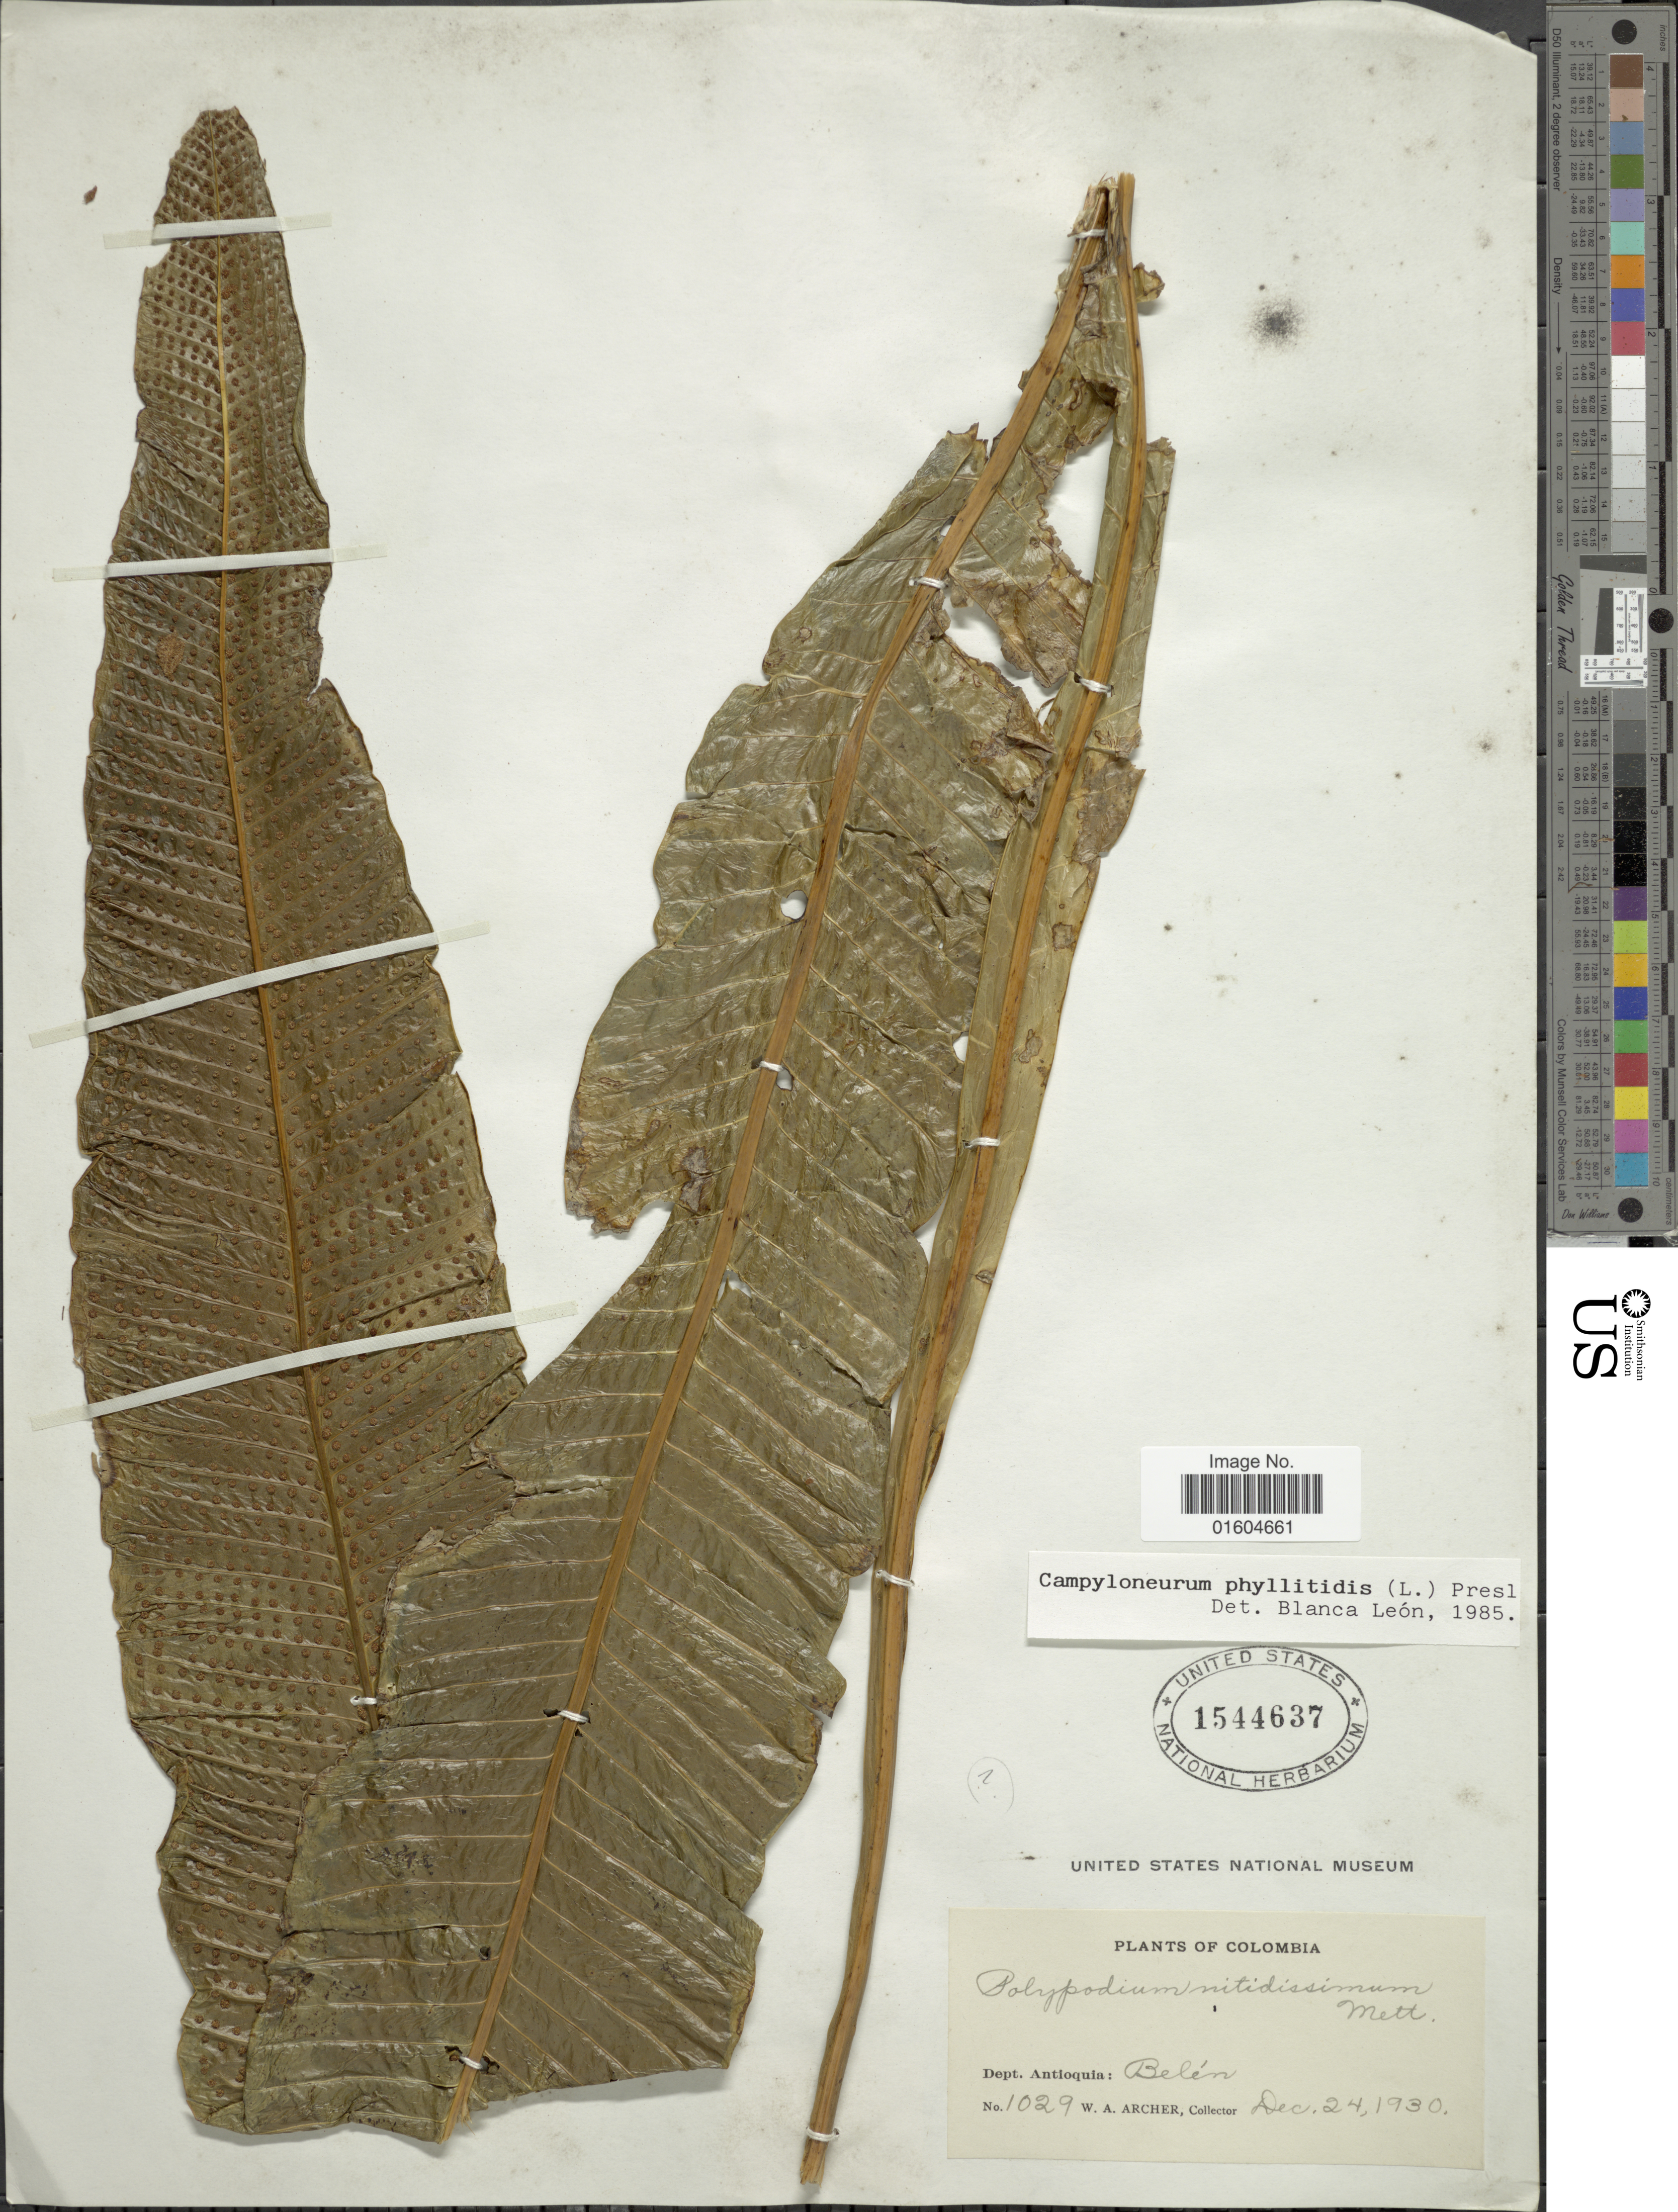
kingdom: Plantae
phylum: Tracheophyta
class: Polypodiopsida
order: Polypodiales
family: Polypodiaceae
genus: Campyloneurum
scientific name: Campyloneurum phyllitidis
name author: (L.) C. Presl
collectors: W. A. Archer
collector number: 1029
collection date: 1930-12-24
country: Colombia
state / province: Antioquia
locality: Colombia. Dept. Antioquia: Belem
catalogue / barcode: US 1544637